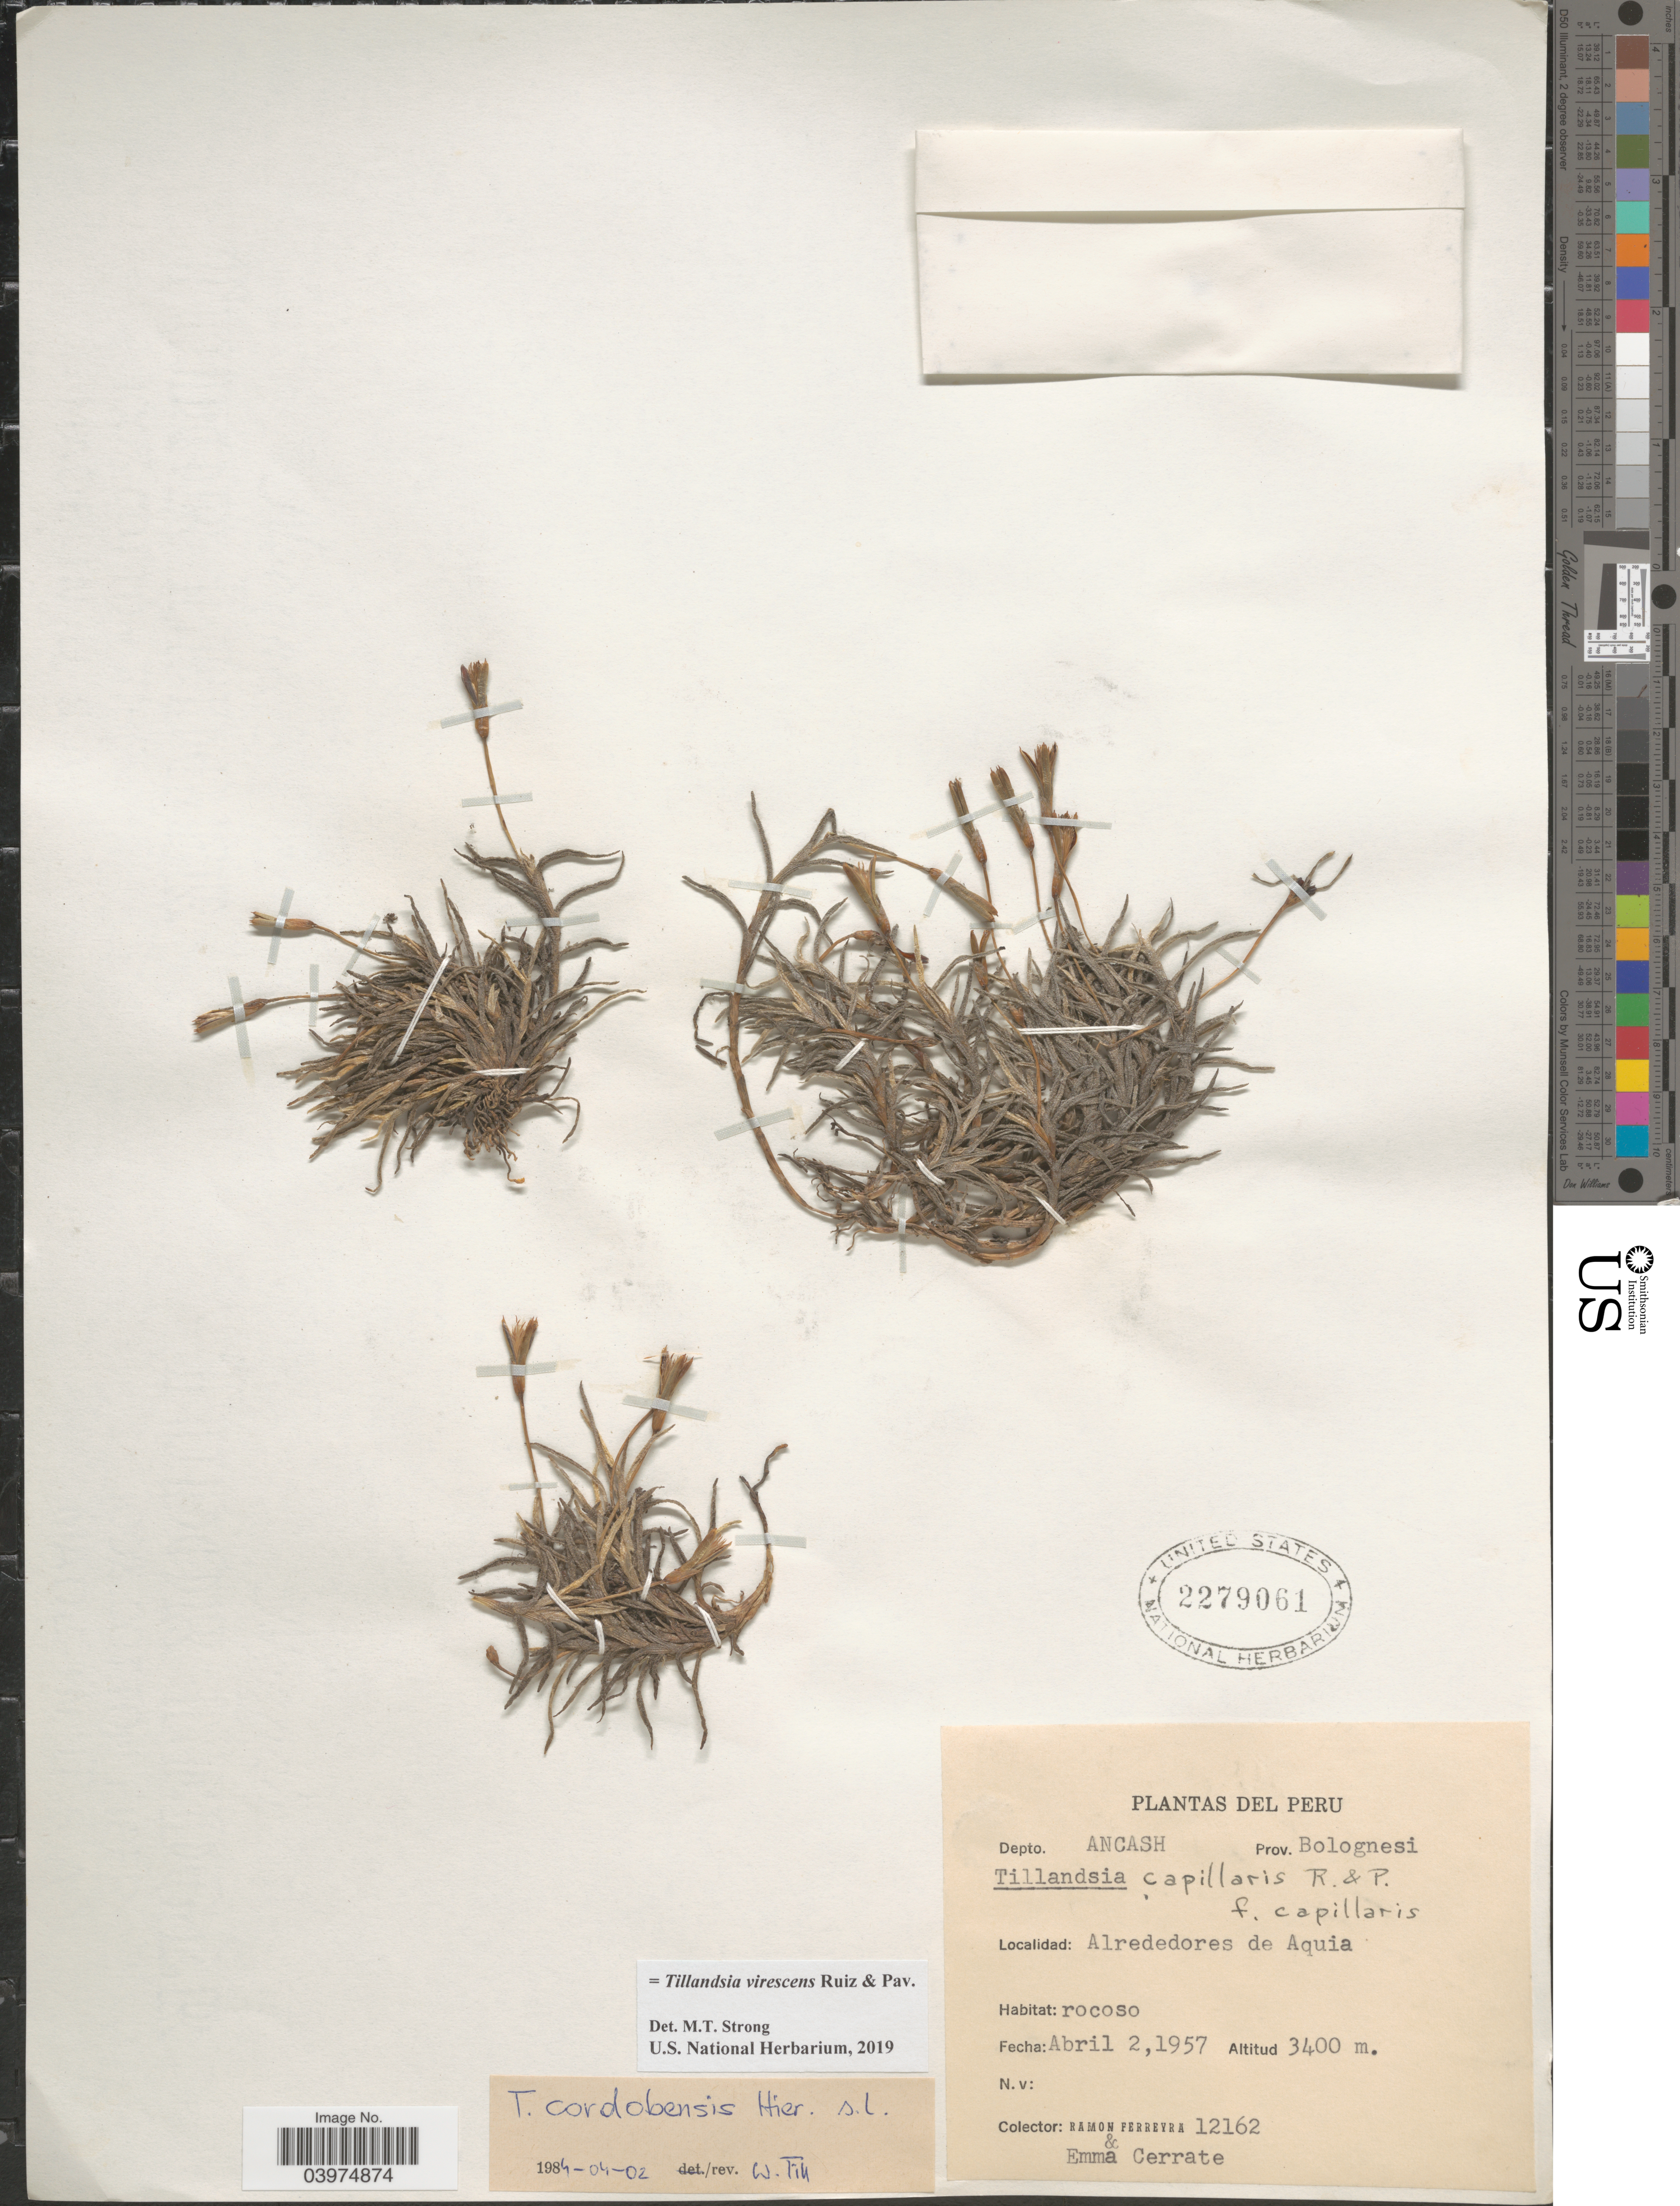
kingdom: Plantae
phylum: Tracheophyta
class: Liliopsida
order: Poales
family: Bromeliaceae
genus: Tillandsia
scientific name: Tillandsia virescens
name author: Ruiz & Pav.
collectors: R. A. Ferreyra & E. Cerrate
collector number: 12162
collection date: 1957-04-02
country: Peru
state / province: Ancash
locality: Depto. Ancash. Prov. Bolognesi. Alrededores de Aquia.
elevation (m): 3400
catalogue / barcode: US 2279061